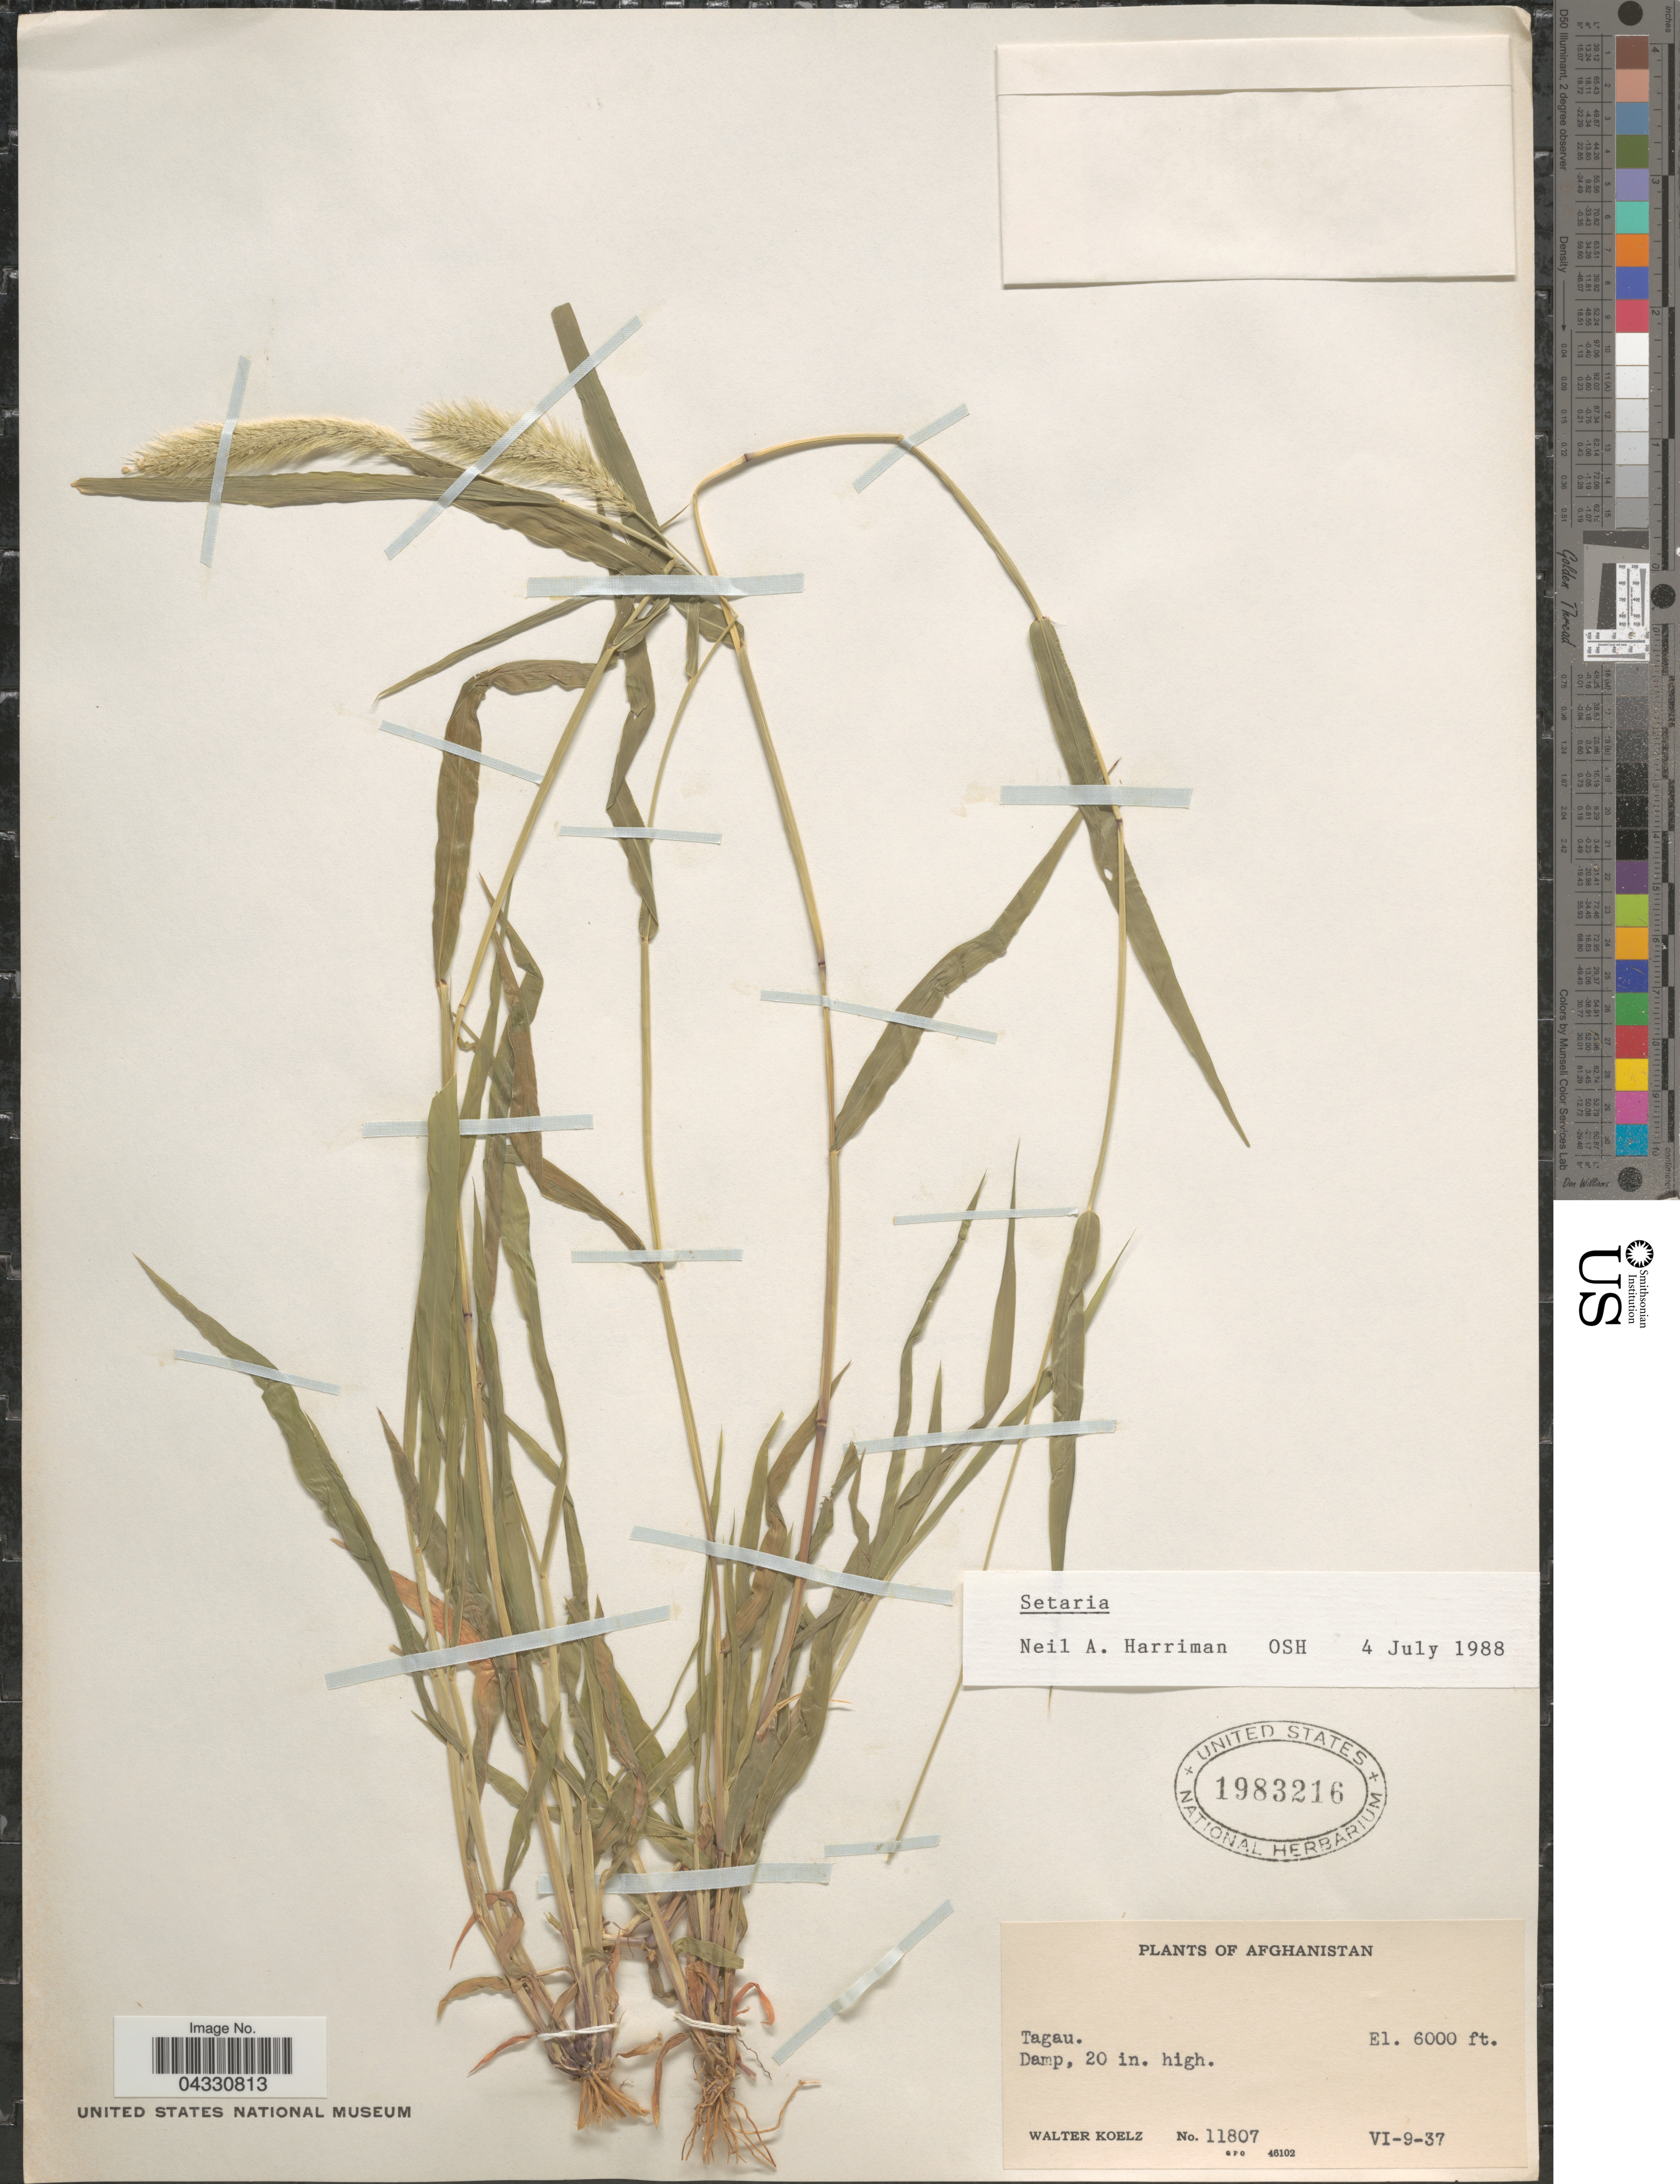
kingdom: Plantae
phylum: Tracheophyta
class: Liliopsida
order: Poales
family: Poaceae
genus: Setaria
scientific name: Setaria sp.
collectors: W. N. Koelz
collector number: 11807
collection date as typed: Transcribed d/m/y: 9/6/37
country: Afghanistan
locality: Tagau.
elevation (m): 1829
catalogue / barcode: US 1983216